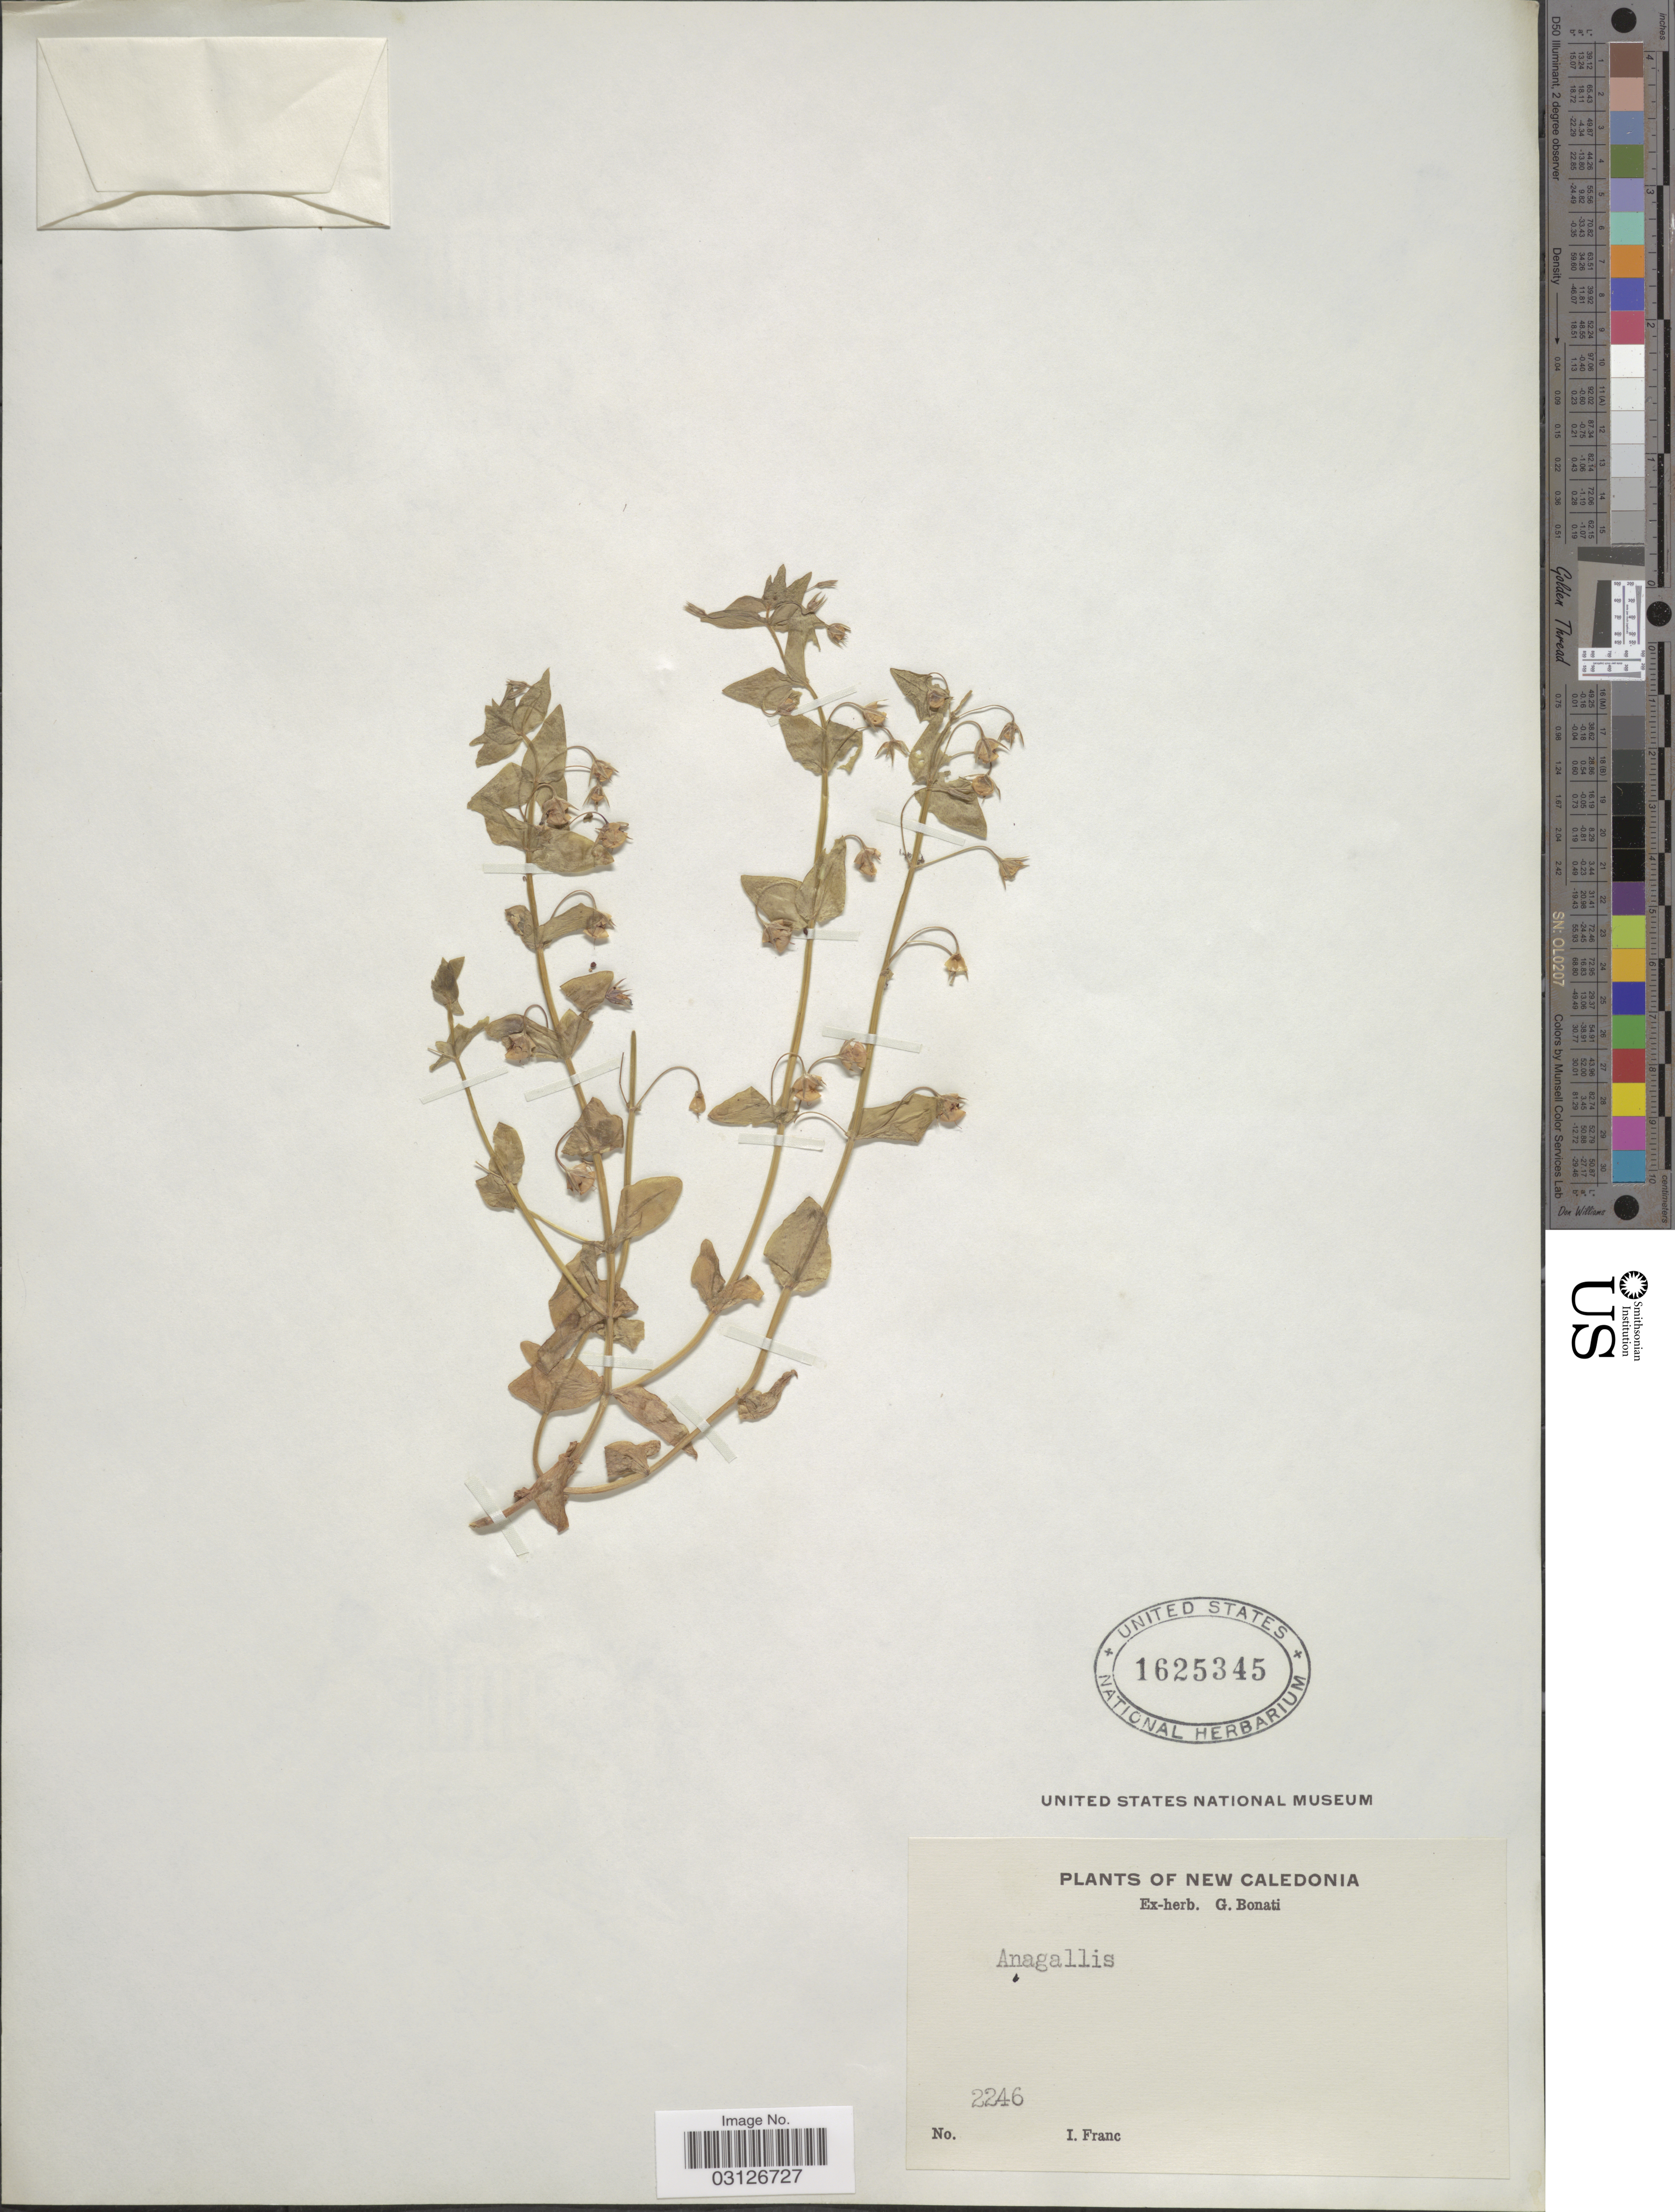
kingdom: Plantae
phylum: Tracheophyta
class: Magnoliopsida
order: Ericales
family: Primulaceae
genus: Lysimachia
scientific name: Lysimachia sp.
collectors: I. Franc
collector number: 2246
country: New Caledonia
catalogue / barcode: US 1625345